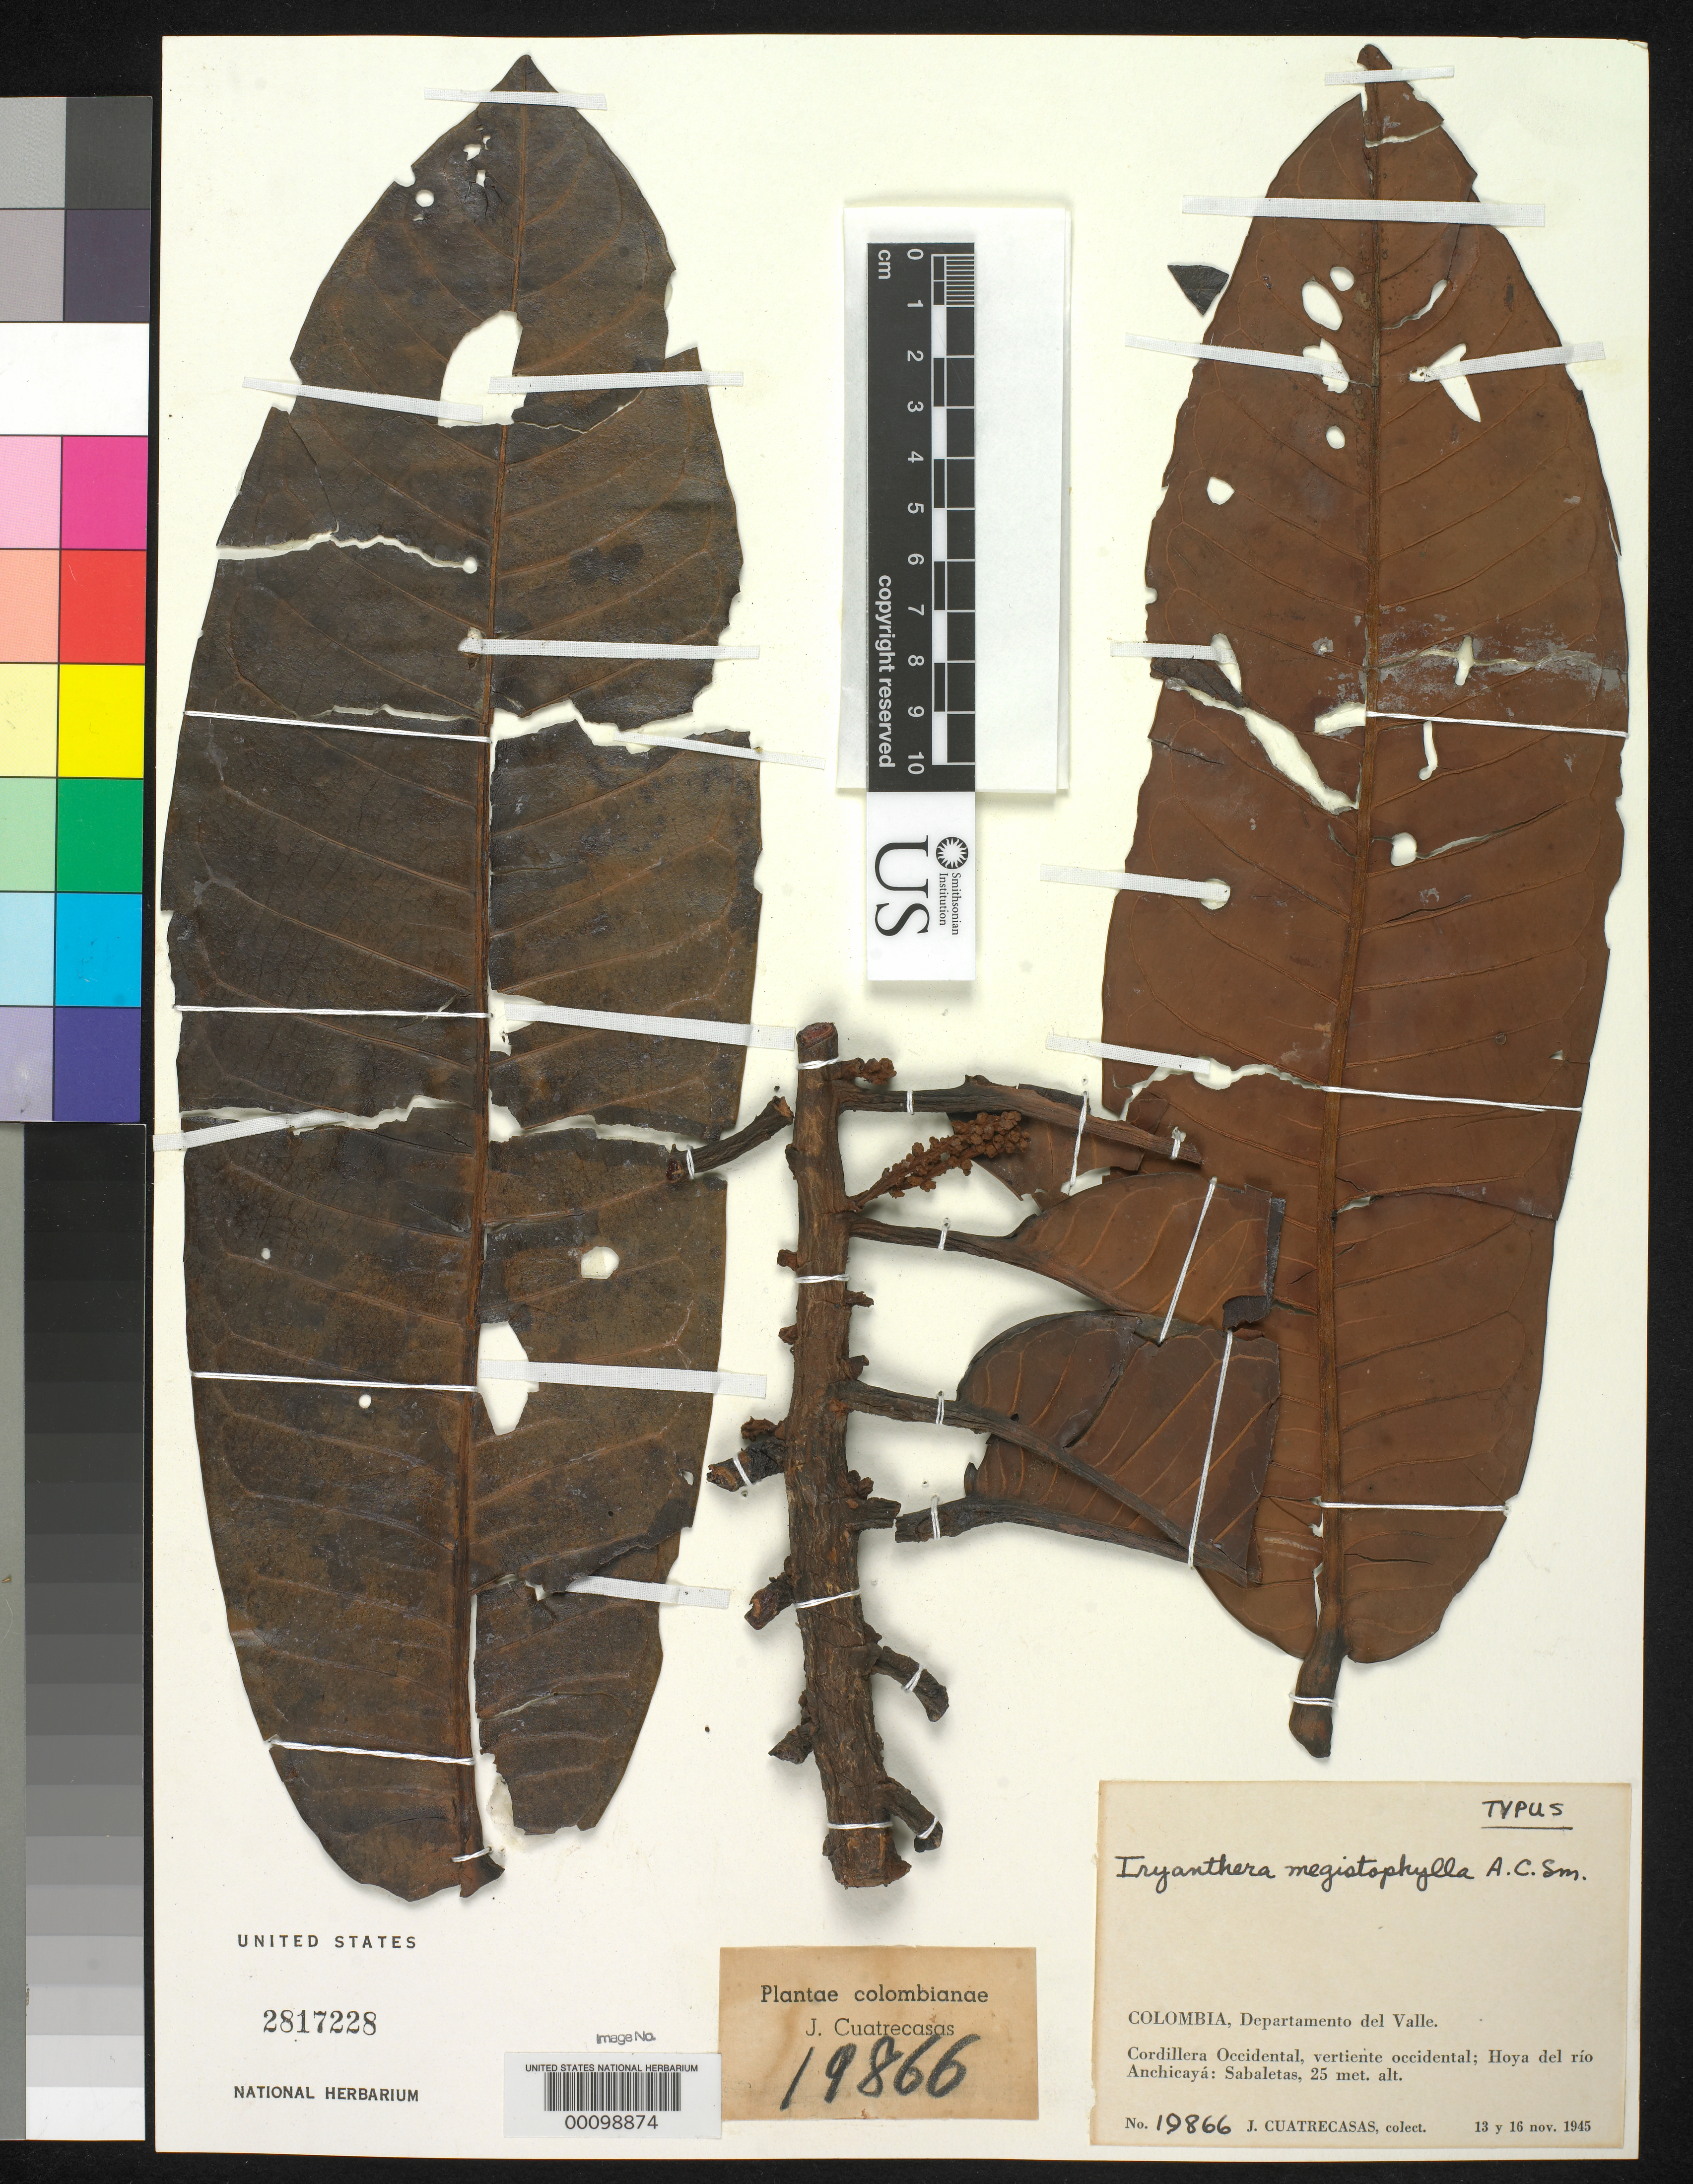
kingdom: Plantae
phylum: Tracheophyta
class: Magnoliopsida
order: Magnoliales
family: Myristicaceae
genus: Iryanthera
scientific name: Iryanthera megistophylla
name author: A.C. Sm.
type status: Isotype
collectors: J. Cuatrecasas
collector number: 19866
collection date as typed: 16 Nov 1945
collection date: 1945-11-16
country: Colombia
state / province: Valle del Cauca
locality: Hoya del Rio Anchicaya, Sabaletas, western Cordillera.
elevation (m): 25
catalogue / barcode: US 2817228